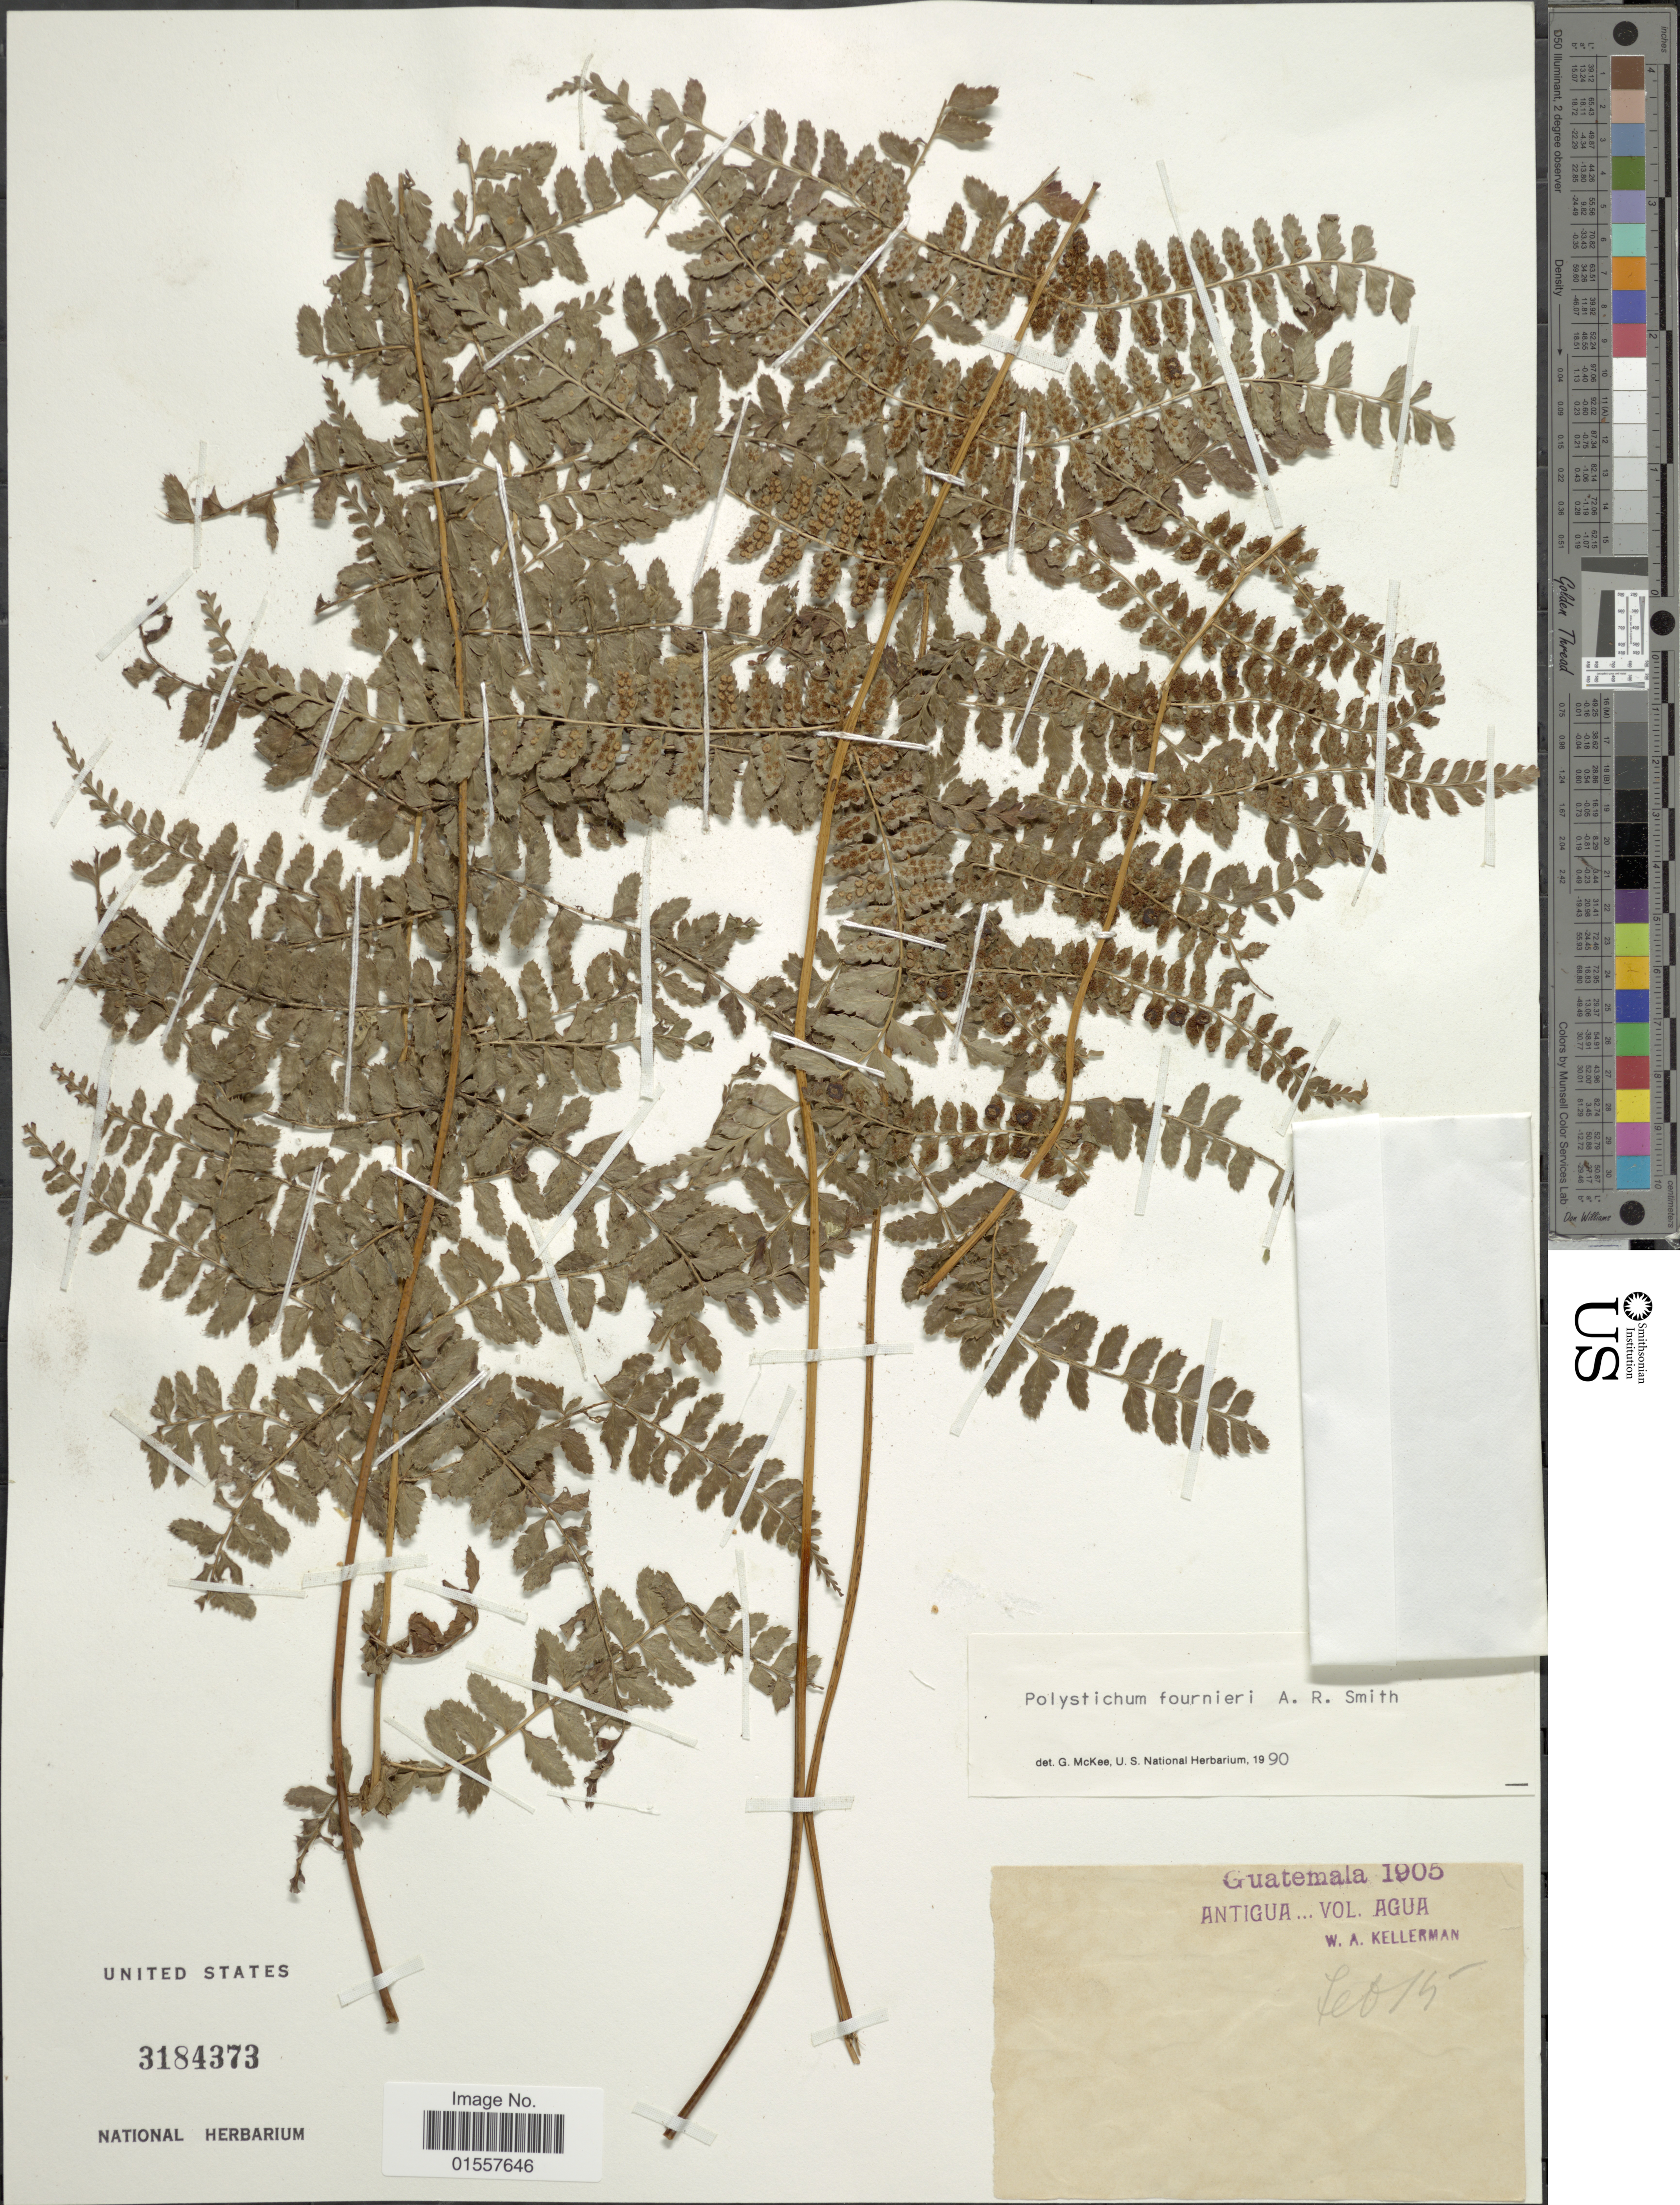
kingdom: Plantae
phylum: Tracheophyta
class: Polypodiopsida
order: Polypodiales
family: Dryopteridaceae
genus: Polystichum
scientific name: Polystichum fournieri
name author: A.R. Sm.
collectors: W. Kellerman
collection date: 1905-02-15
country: Guatemala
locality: Antigua, Vol. Agua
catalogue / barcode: US 3184373